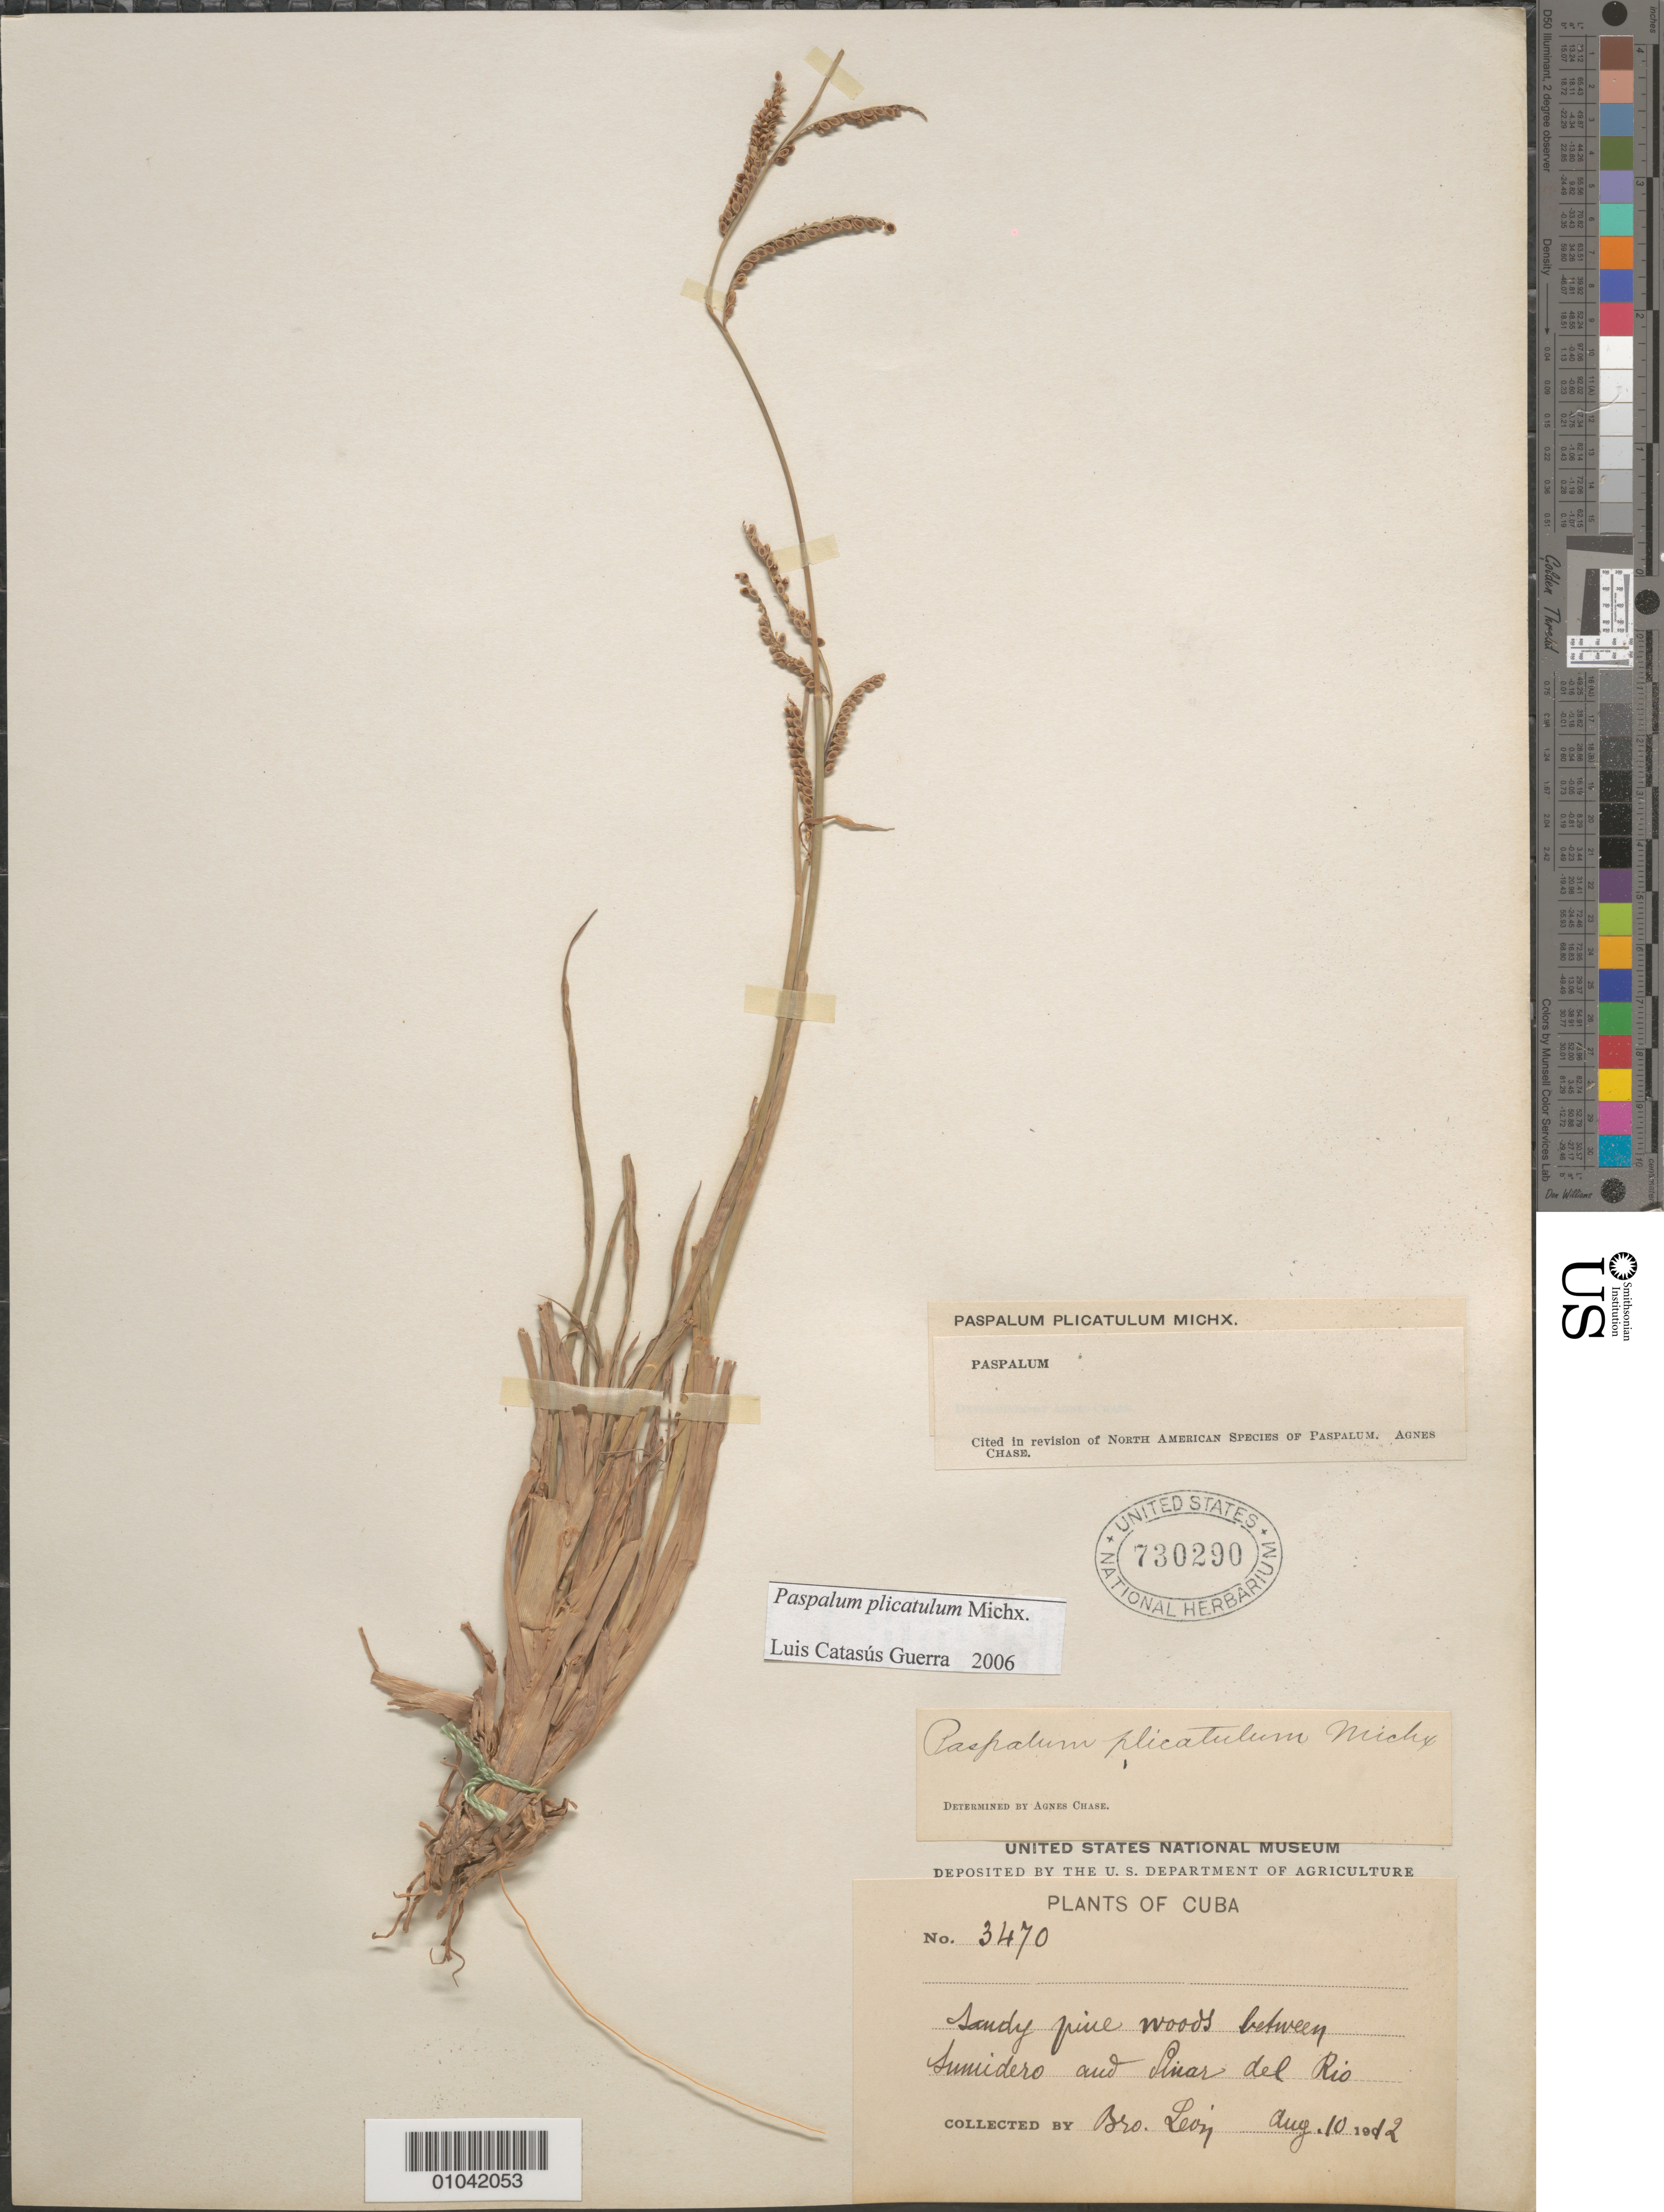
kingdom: Plantae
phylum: Tracheophyta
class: Liliopsida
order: Poales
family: Poaceae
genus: Paspalum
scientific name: Paspalum plicatulum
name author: Michx.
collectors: Bro. León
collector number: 3470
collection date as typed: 10 Aug 1912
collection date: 1912-08-10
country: Cuba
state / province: Pinar del Rio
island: Cuba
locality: Between Sumidero and Pinar del Rio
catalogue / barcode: US 730290